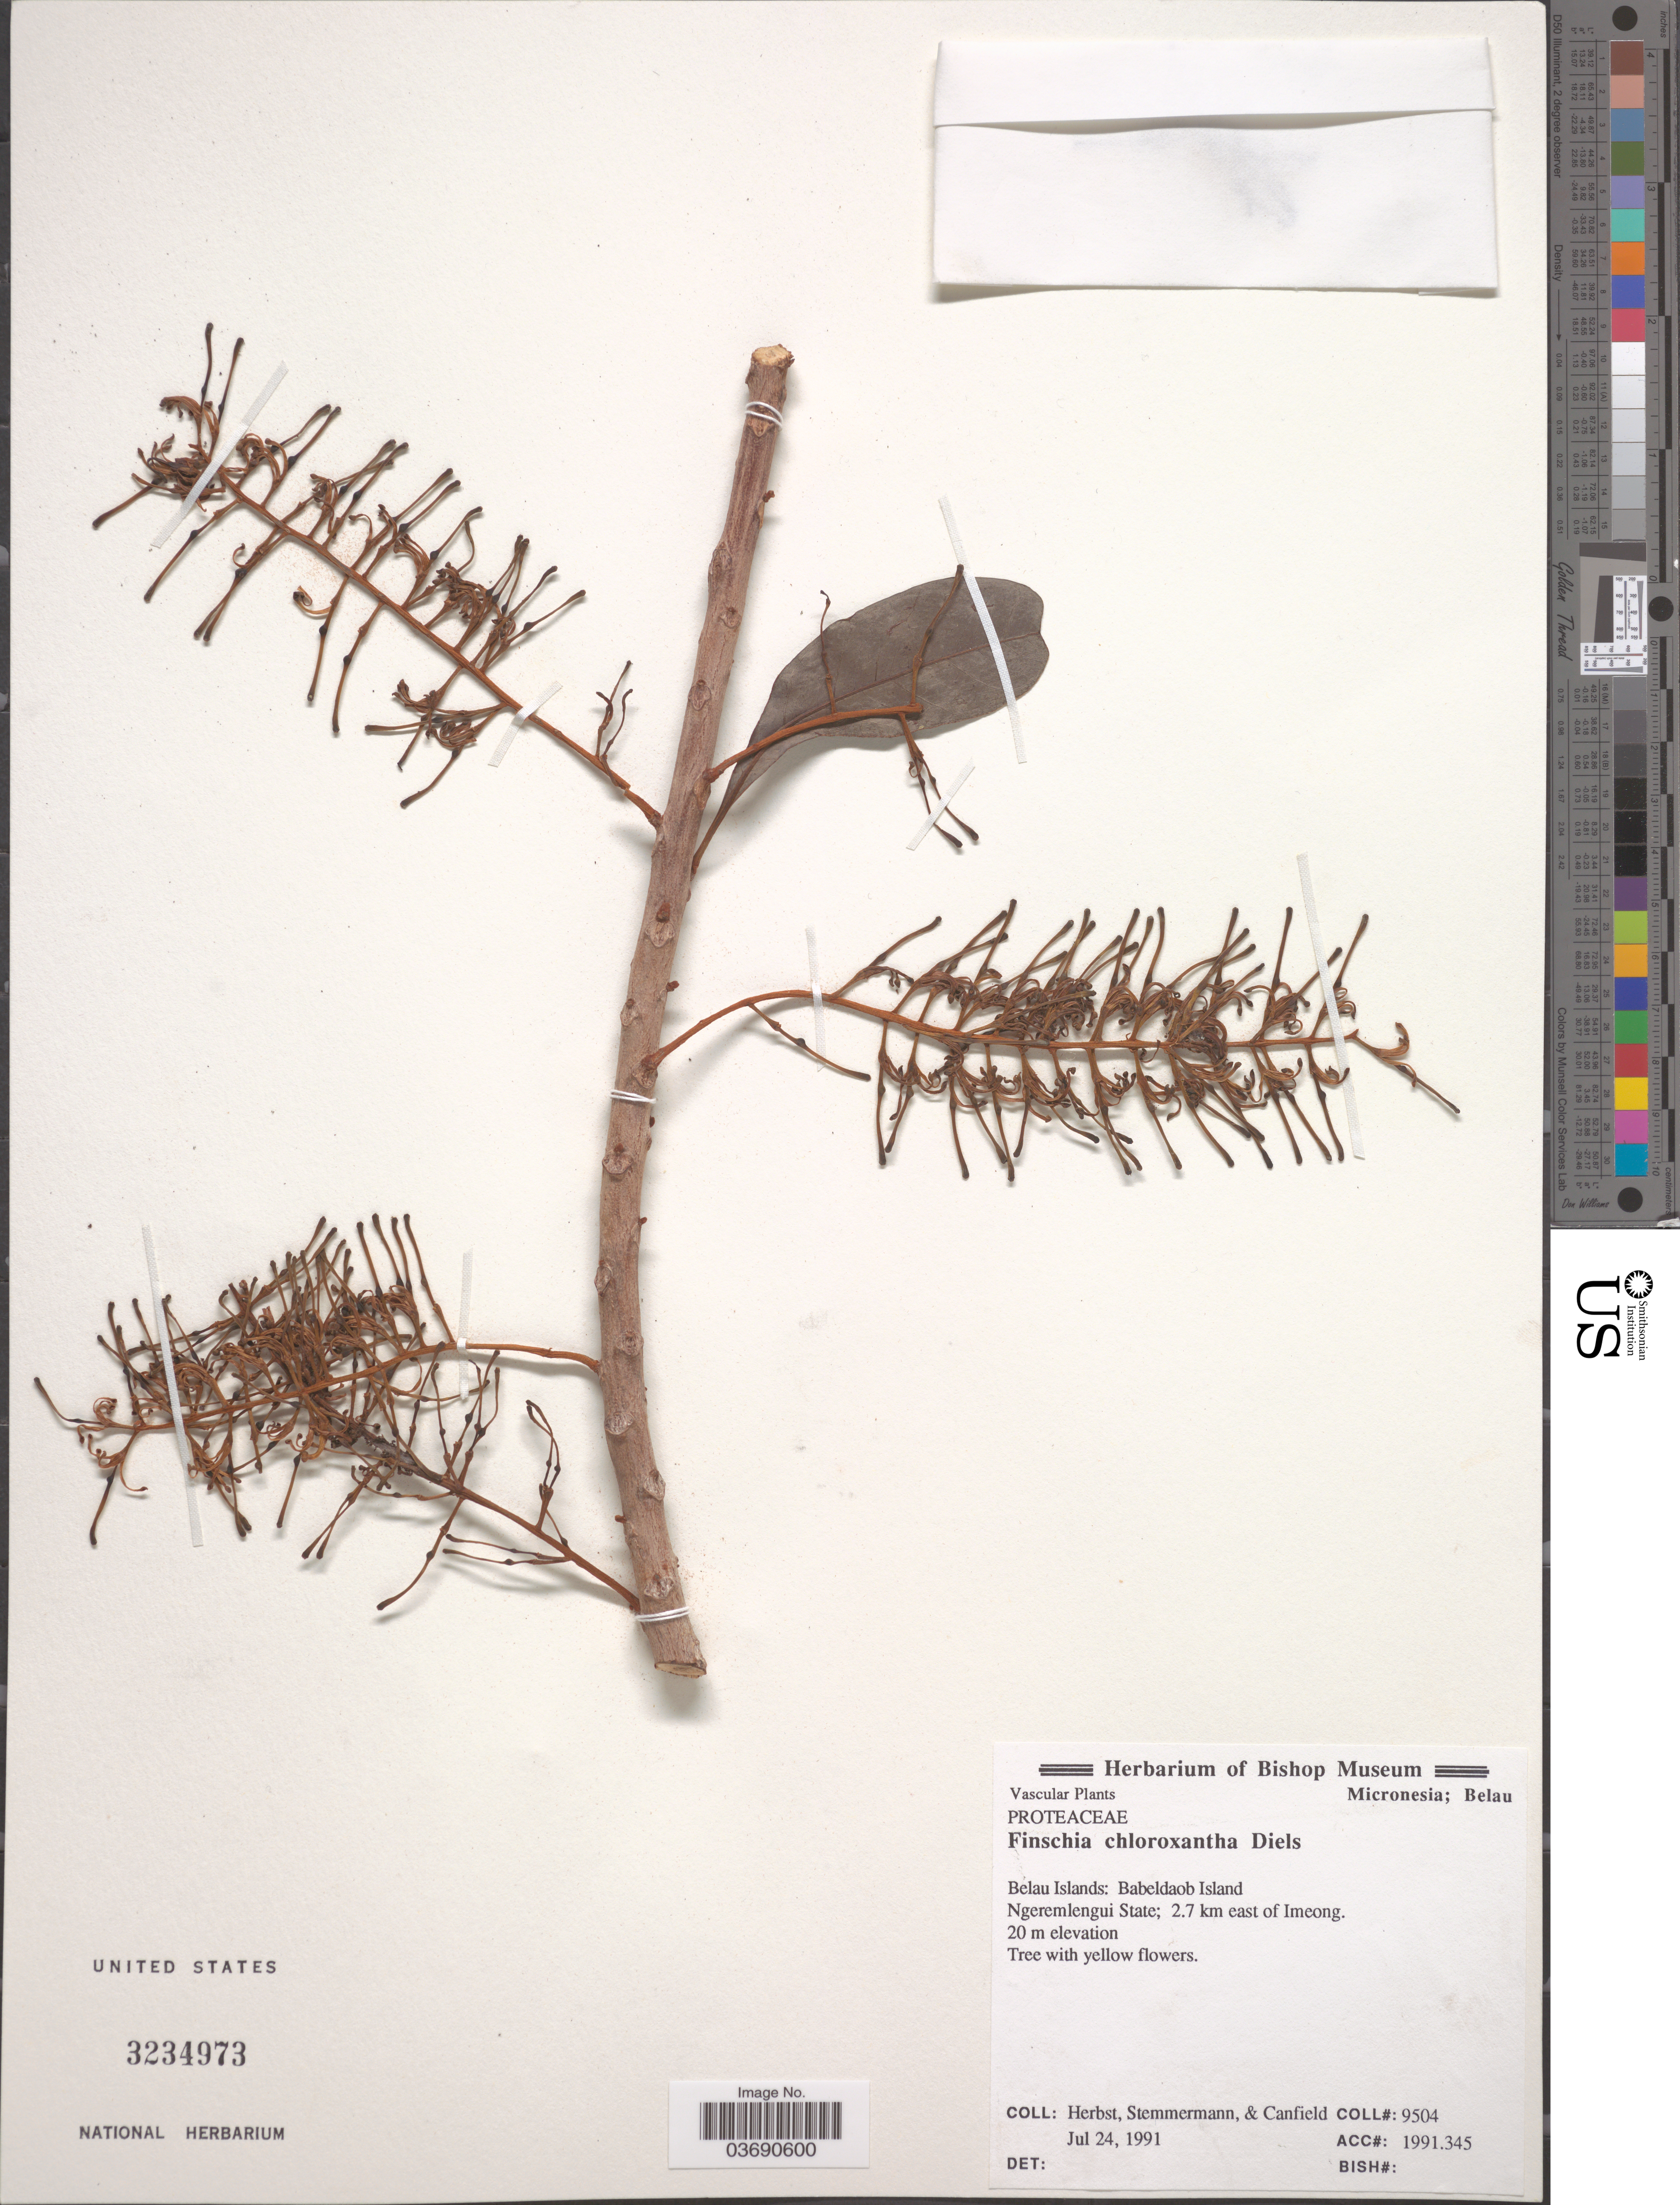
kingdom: Plantae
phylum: Tracheophyta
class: Magnoliopsida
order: Proteales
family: Proteaceae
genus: Finschia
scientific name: Finschia chloroxantha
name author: Diels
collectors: -. Herbst, -. Stemmermann & -. Canfield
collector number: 9504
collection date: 1991-07-24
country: Palau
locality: Micronesia. Belau Islands: Babeldaob Island. Ngeremlengui State; 2.7 km east of Imeong.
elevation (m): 20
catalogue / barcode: US 3234973